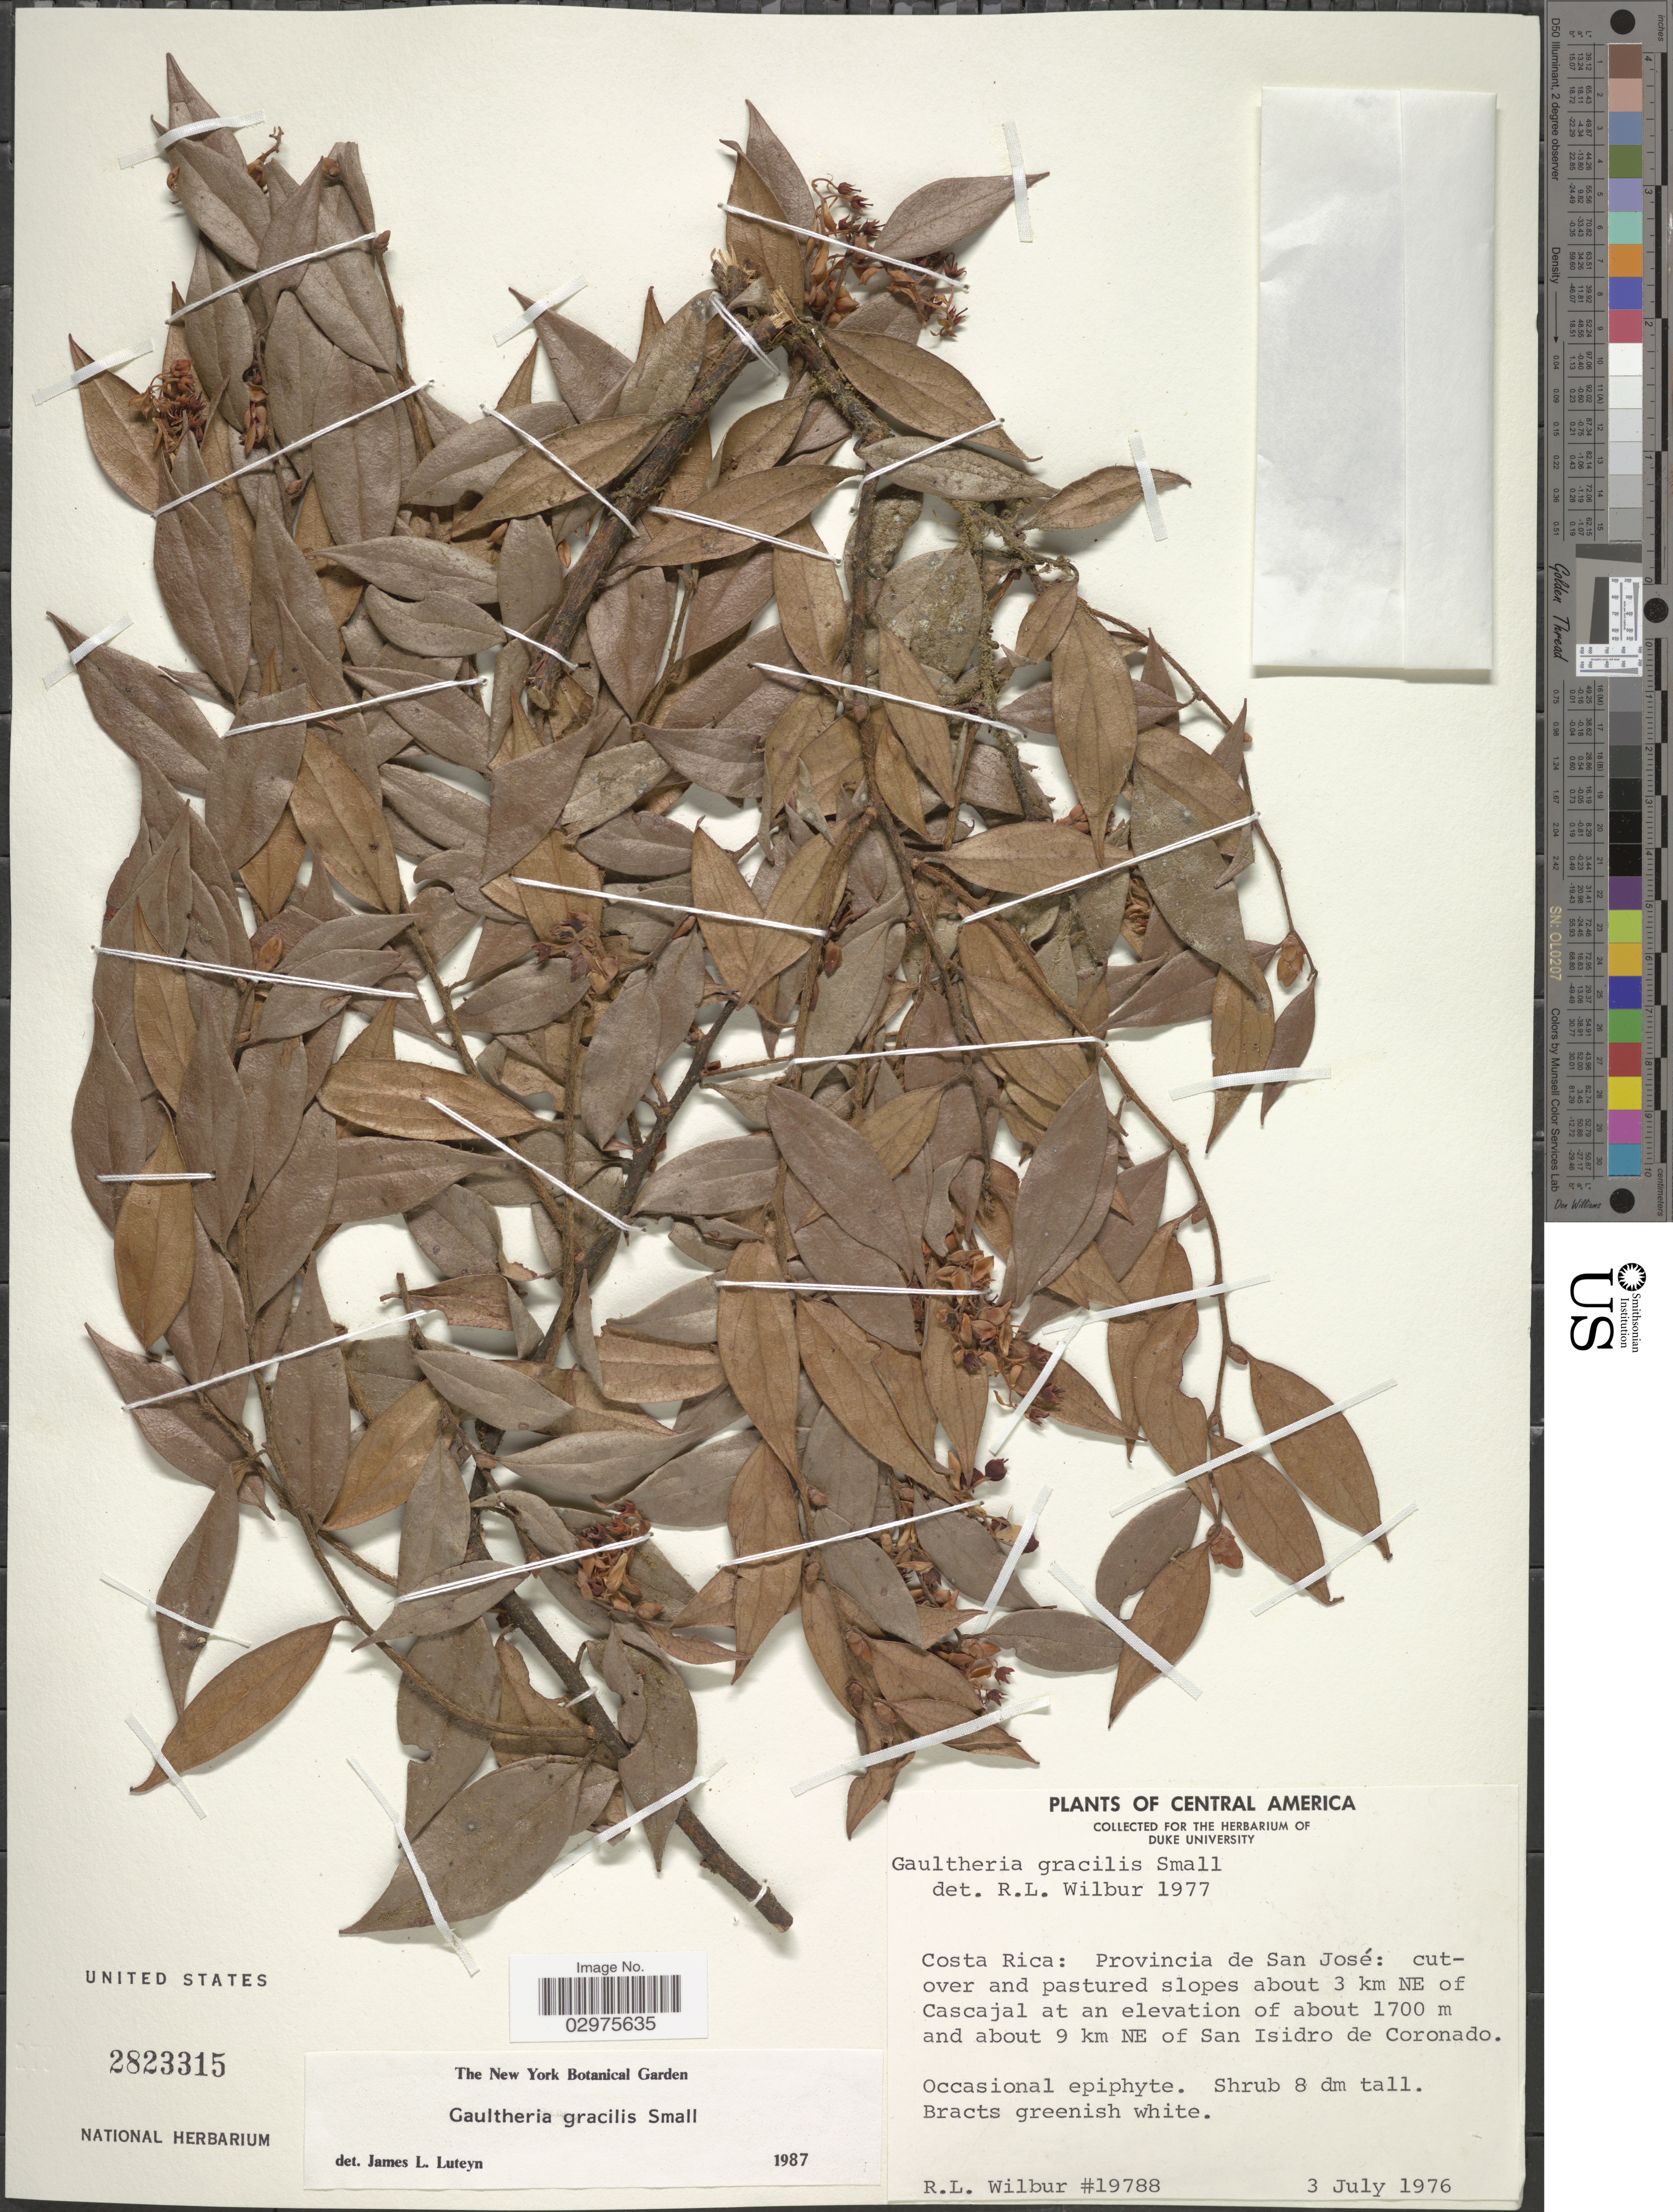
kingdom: Plantae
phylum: Tracheophyta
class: Magnoliopsida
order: Ericales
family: Ericaceae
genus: Gaultheria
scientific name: Gaultheria gracilis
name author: Small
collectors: R. L. Wilbur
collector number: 19788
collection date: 1976-07-03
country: Costa Rica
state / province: San José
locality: Cutover and pastured slopes about 3 km NE of Cascajal and about 9 km NE of San Isidro de Coronado.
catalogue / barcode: US 2823315